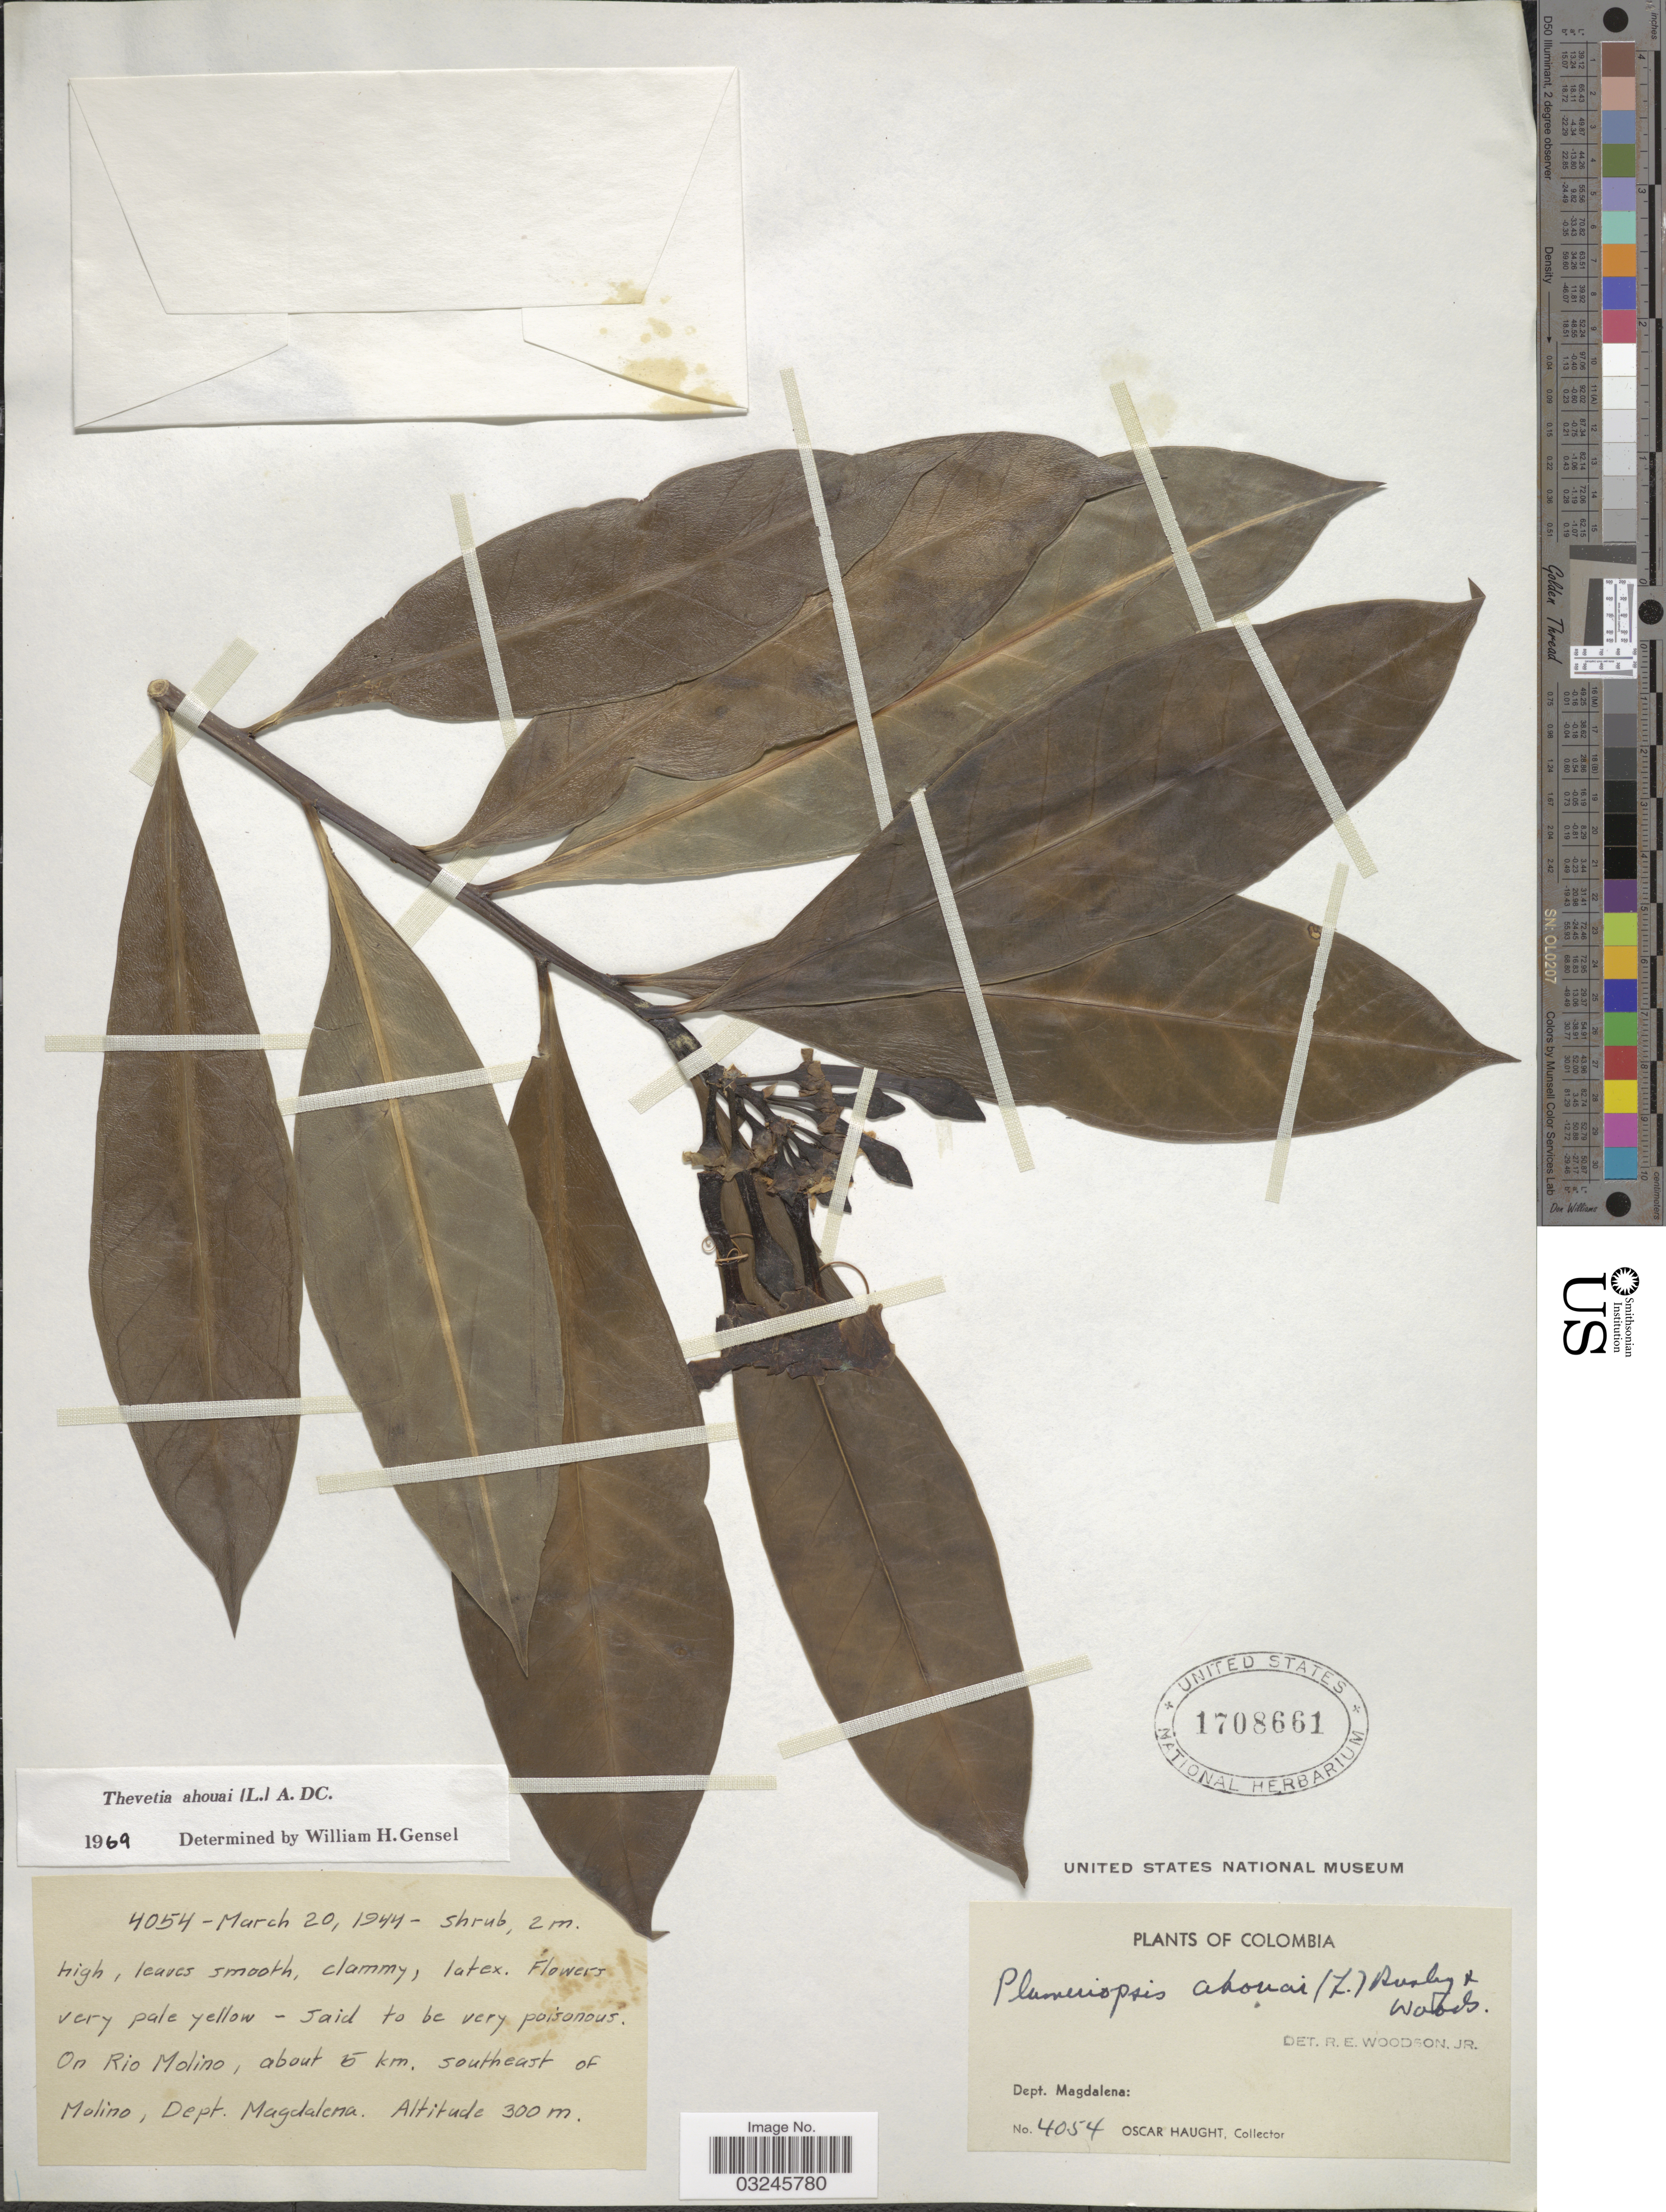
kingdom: Plantae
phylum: Tracheophyta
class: Magnoliopsida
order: Gentianales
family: Apocynaceae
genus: Thevetia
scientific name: Thevetia ahouai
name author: (L.) A. DC.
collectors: O. Haught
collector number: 4054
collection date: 1944-03-20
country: Colombia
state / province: Magdalena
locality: On Rio Molino, about 5 km. southeast of Molino, Dept. Magdalena.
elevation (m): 300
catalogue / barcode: US 1708661